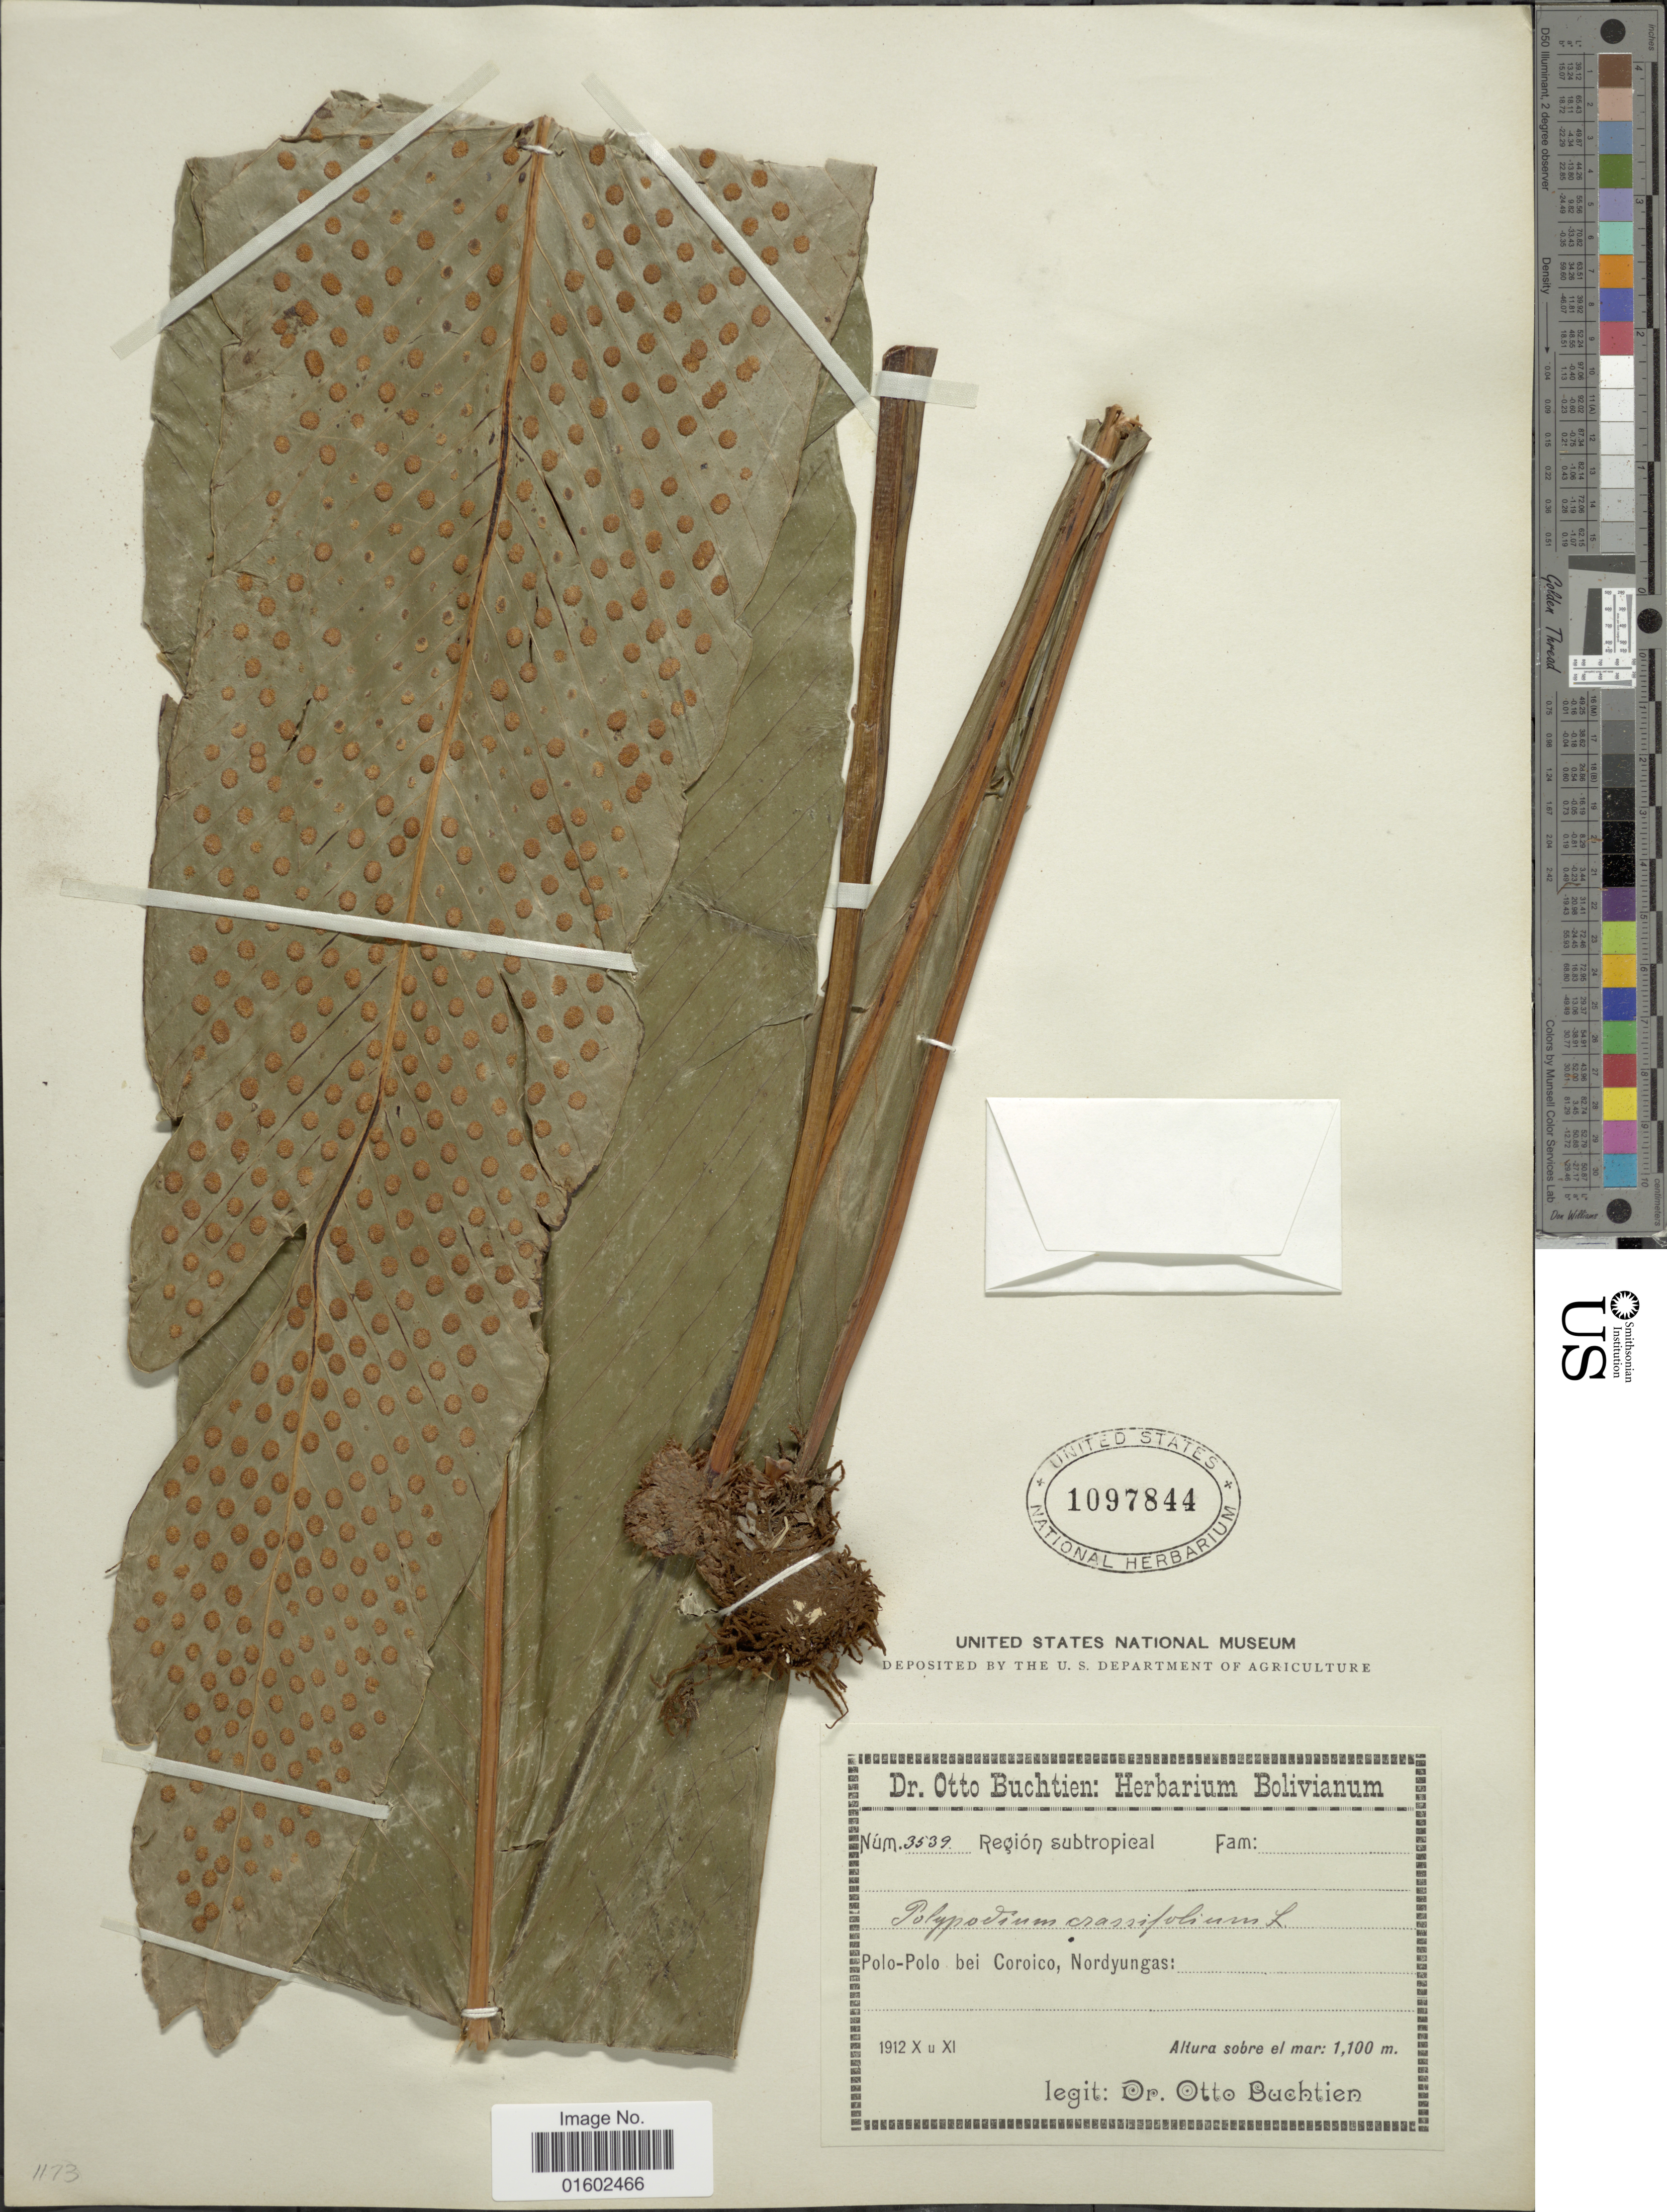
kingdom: Plantae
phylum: Tracheophyta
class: Polypodiopsida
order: Polypodiales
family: Polypodiaceae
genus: Niphidium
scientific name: Niphidium crassifolium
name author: (L.) Lellinger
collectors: O. Buchtien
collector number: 3539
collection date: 1912-10/1912-11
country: Bolivia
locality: Polo-Polo bei Coroico, Nordyungas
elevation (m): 1100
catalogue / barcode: US 1097844